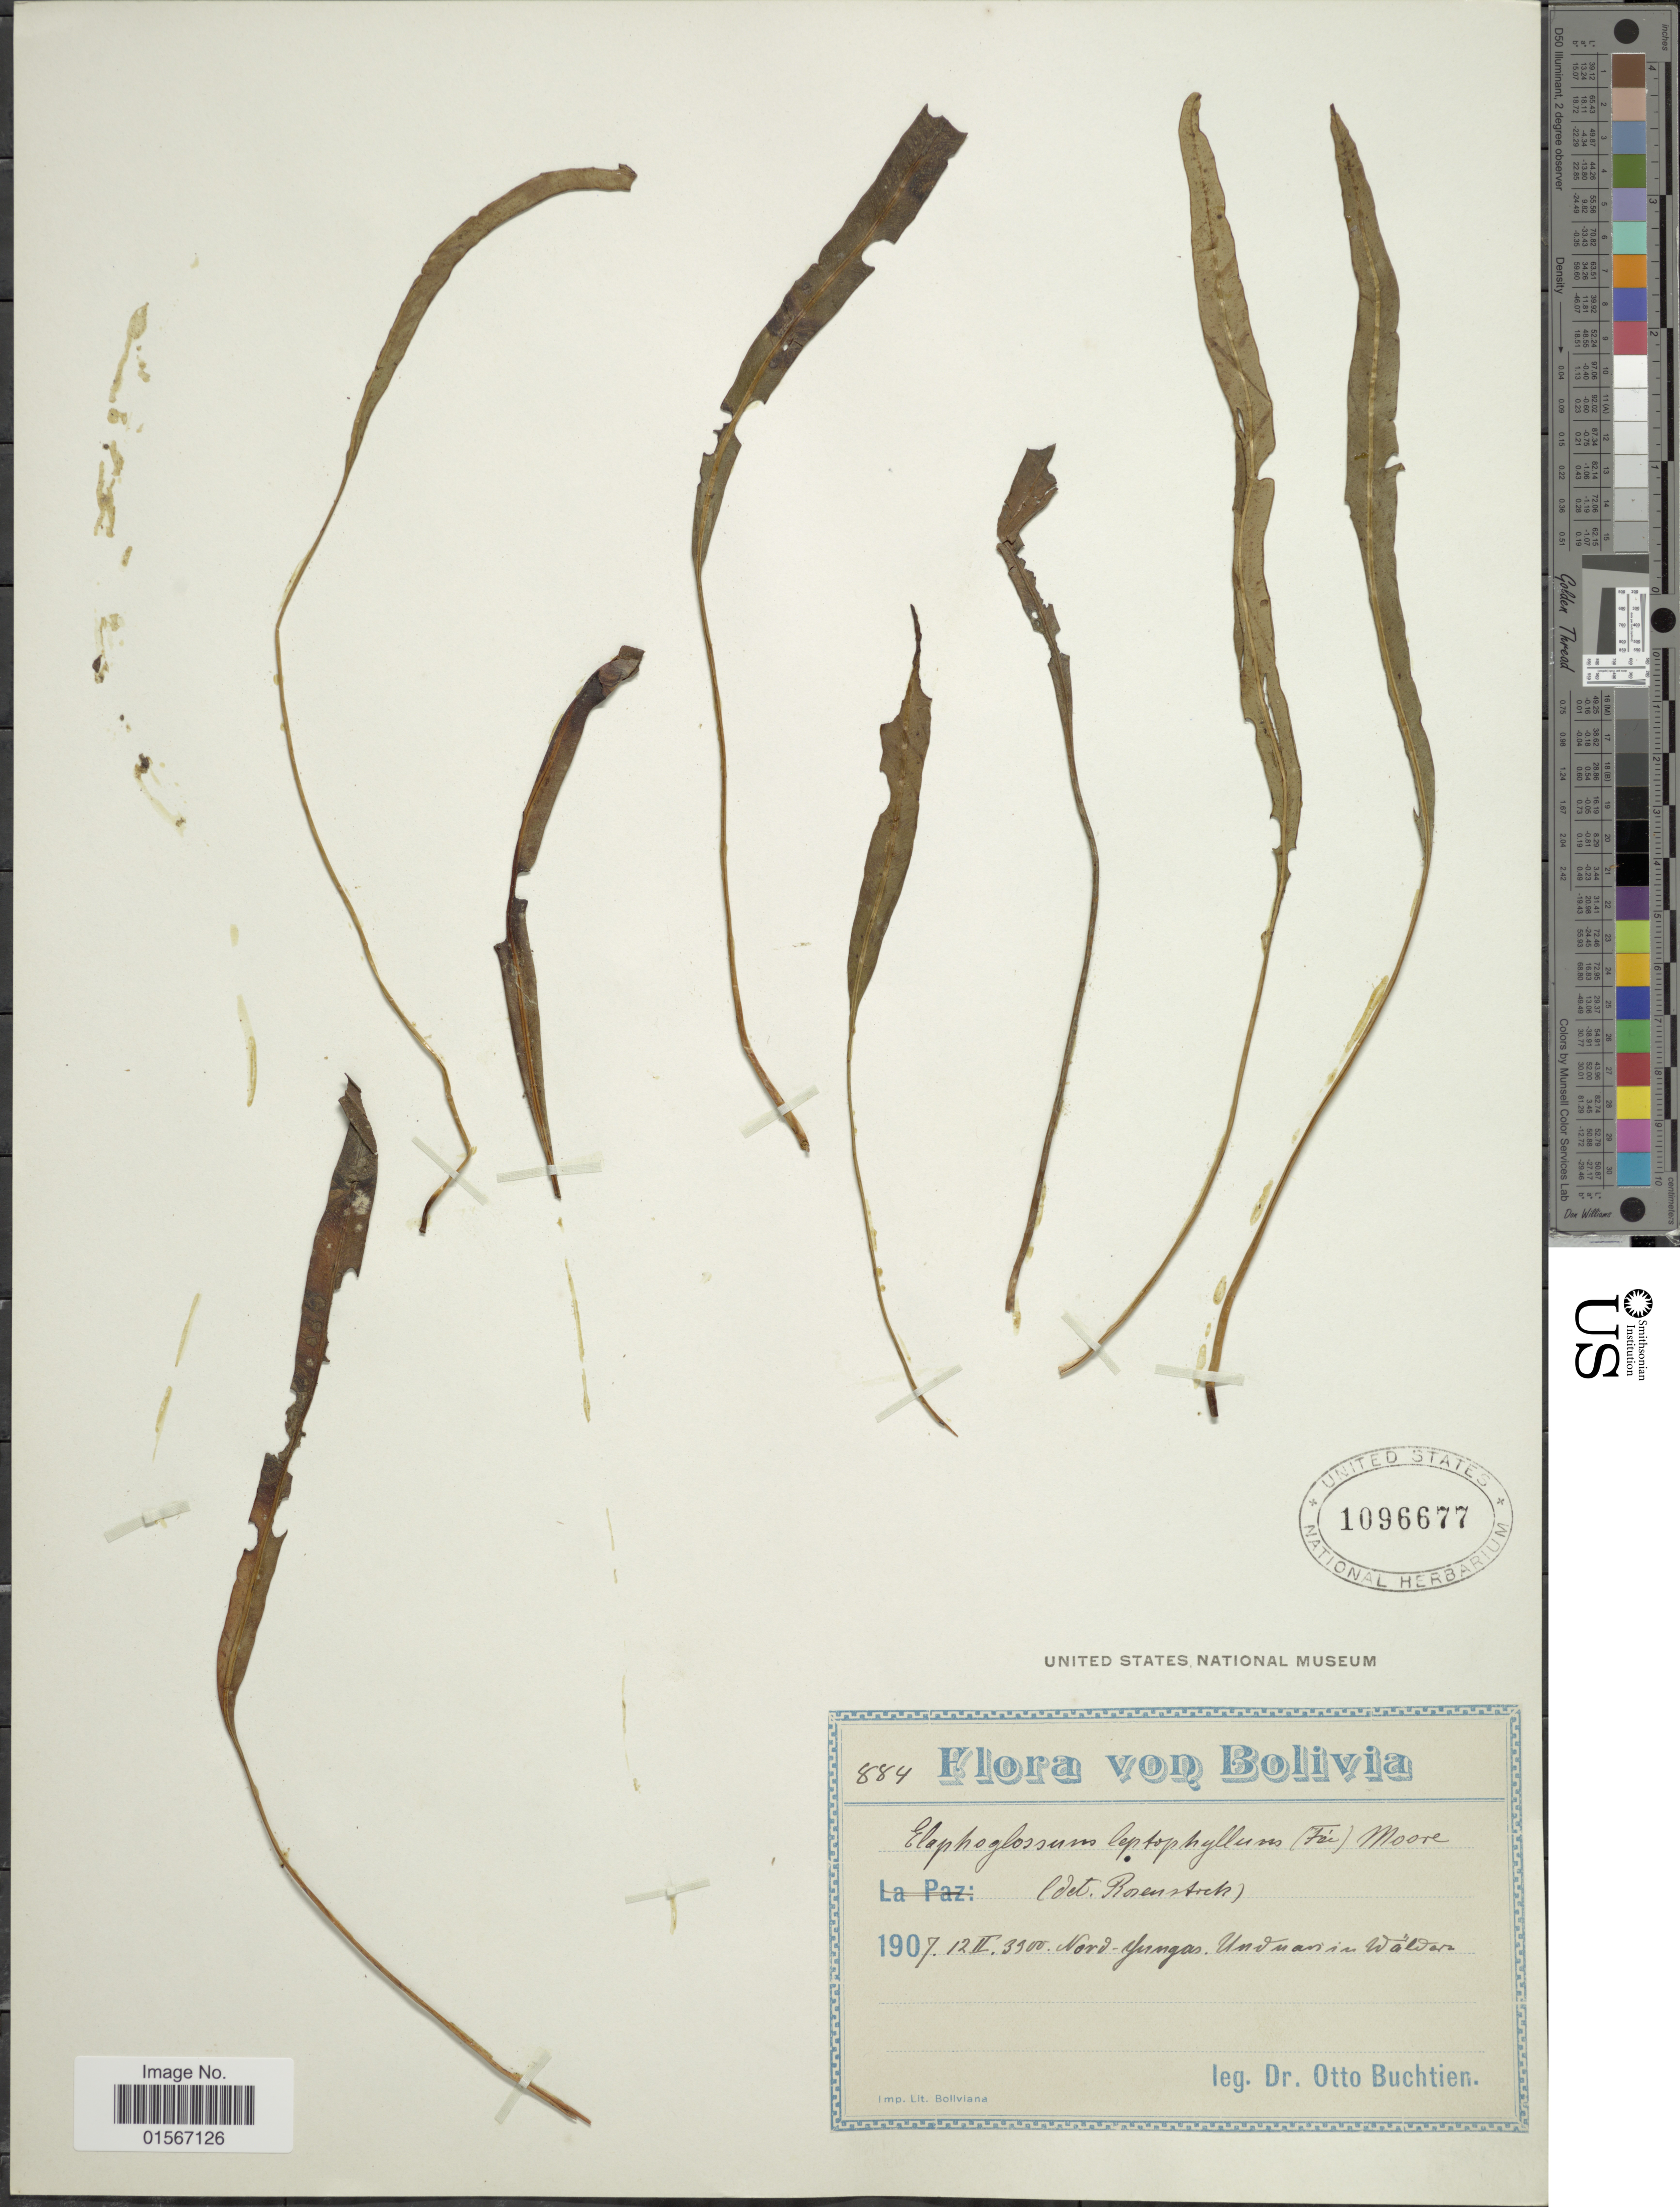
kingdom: Plantae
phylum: Tracheophyta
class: Polypodiopsida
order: Polypodiales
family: Dryopteridaceae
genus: Elaphoglossum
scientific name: Elaphoglossum minutum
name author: (Pohl ex Fée) T. Moore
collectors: O. Buchtien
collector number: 884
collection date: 1907-02-12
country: Bolivia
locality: Nordyungas, Unduavi im Walder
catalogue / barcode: US 1096677